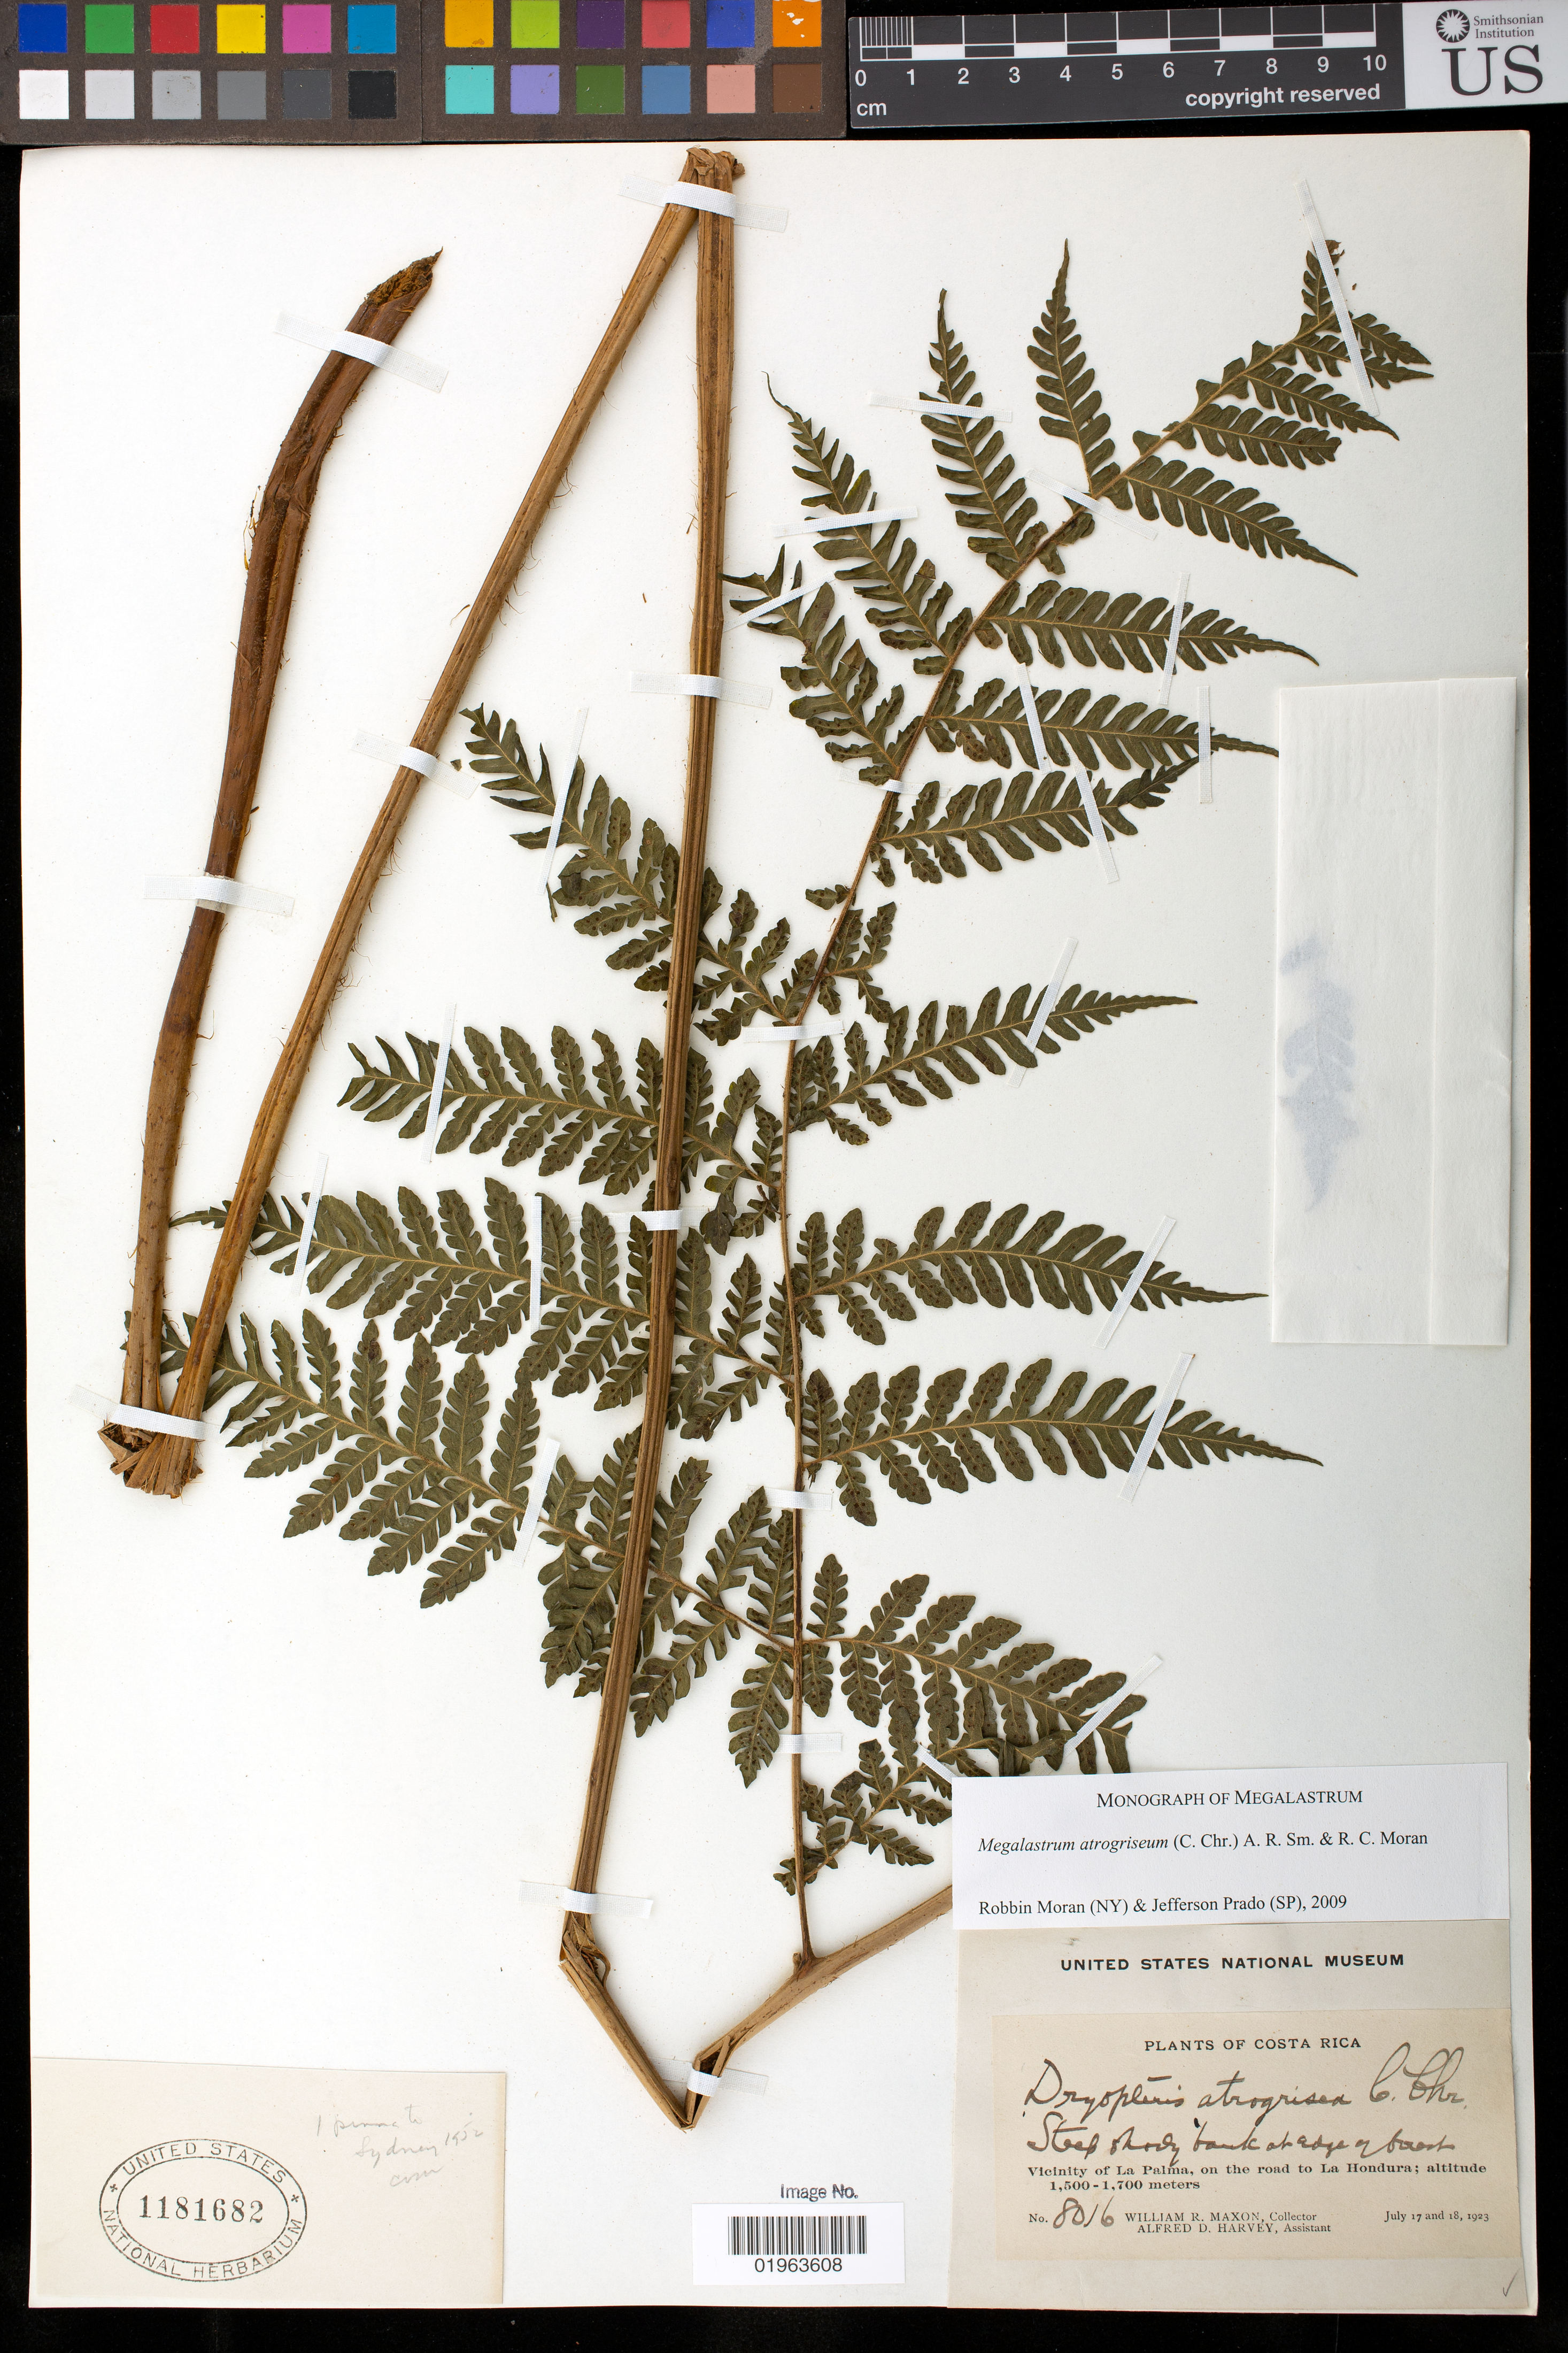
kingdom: Plantae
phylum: Tracheophyta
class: Polypodiopsida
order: Polypodiales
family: Dryopteridaceae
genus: Megalastrum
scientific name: Megalastrum atrogriseum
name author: (C. Chr.) A.R. Sm. & R.C. Moran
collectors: W. R. Maxon & A. D. Harvey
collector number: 8016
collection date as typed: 17 Jul 1923 and 18 Jul 1923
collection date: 1923-07-17,1923-07-18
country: Costa Rica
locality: Vicinity of La Palma, on road to La Hondura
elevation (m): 1500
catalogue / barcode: US 1181682